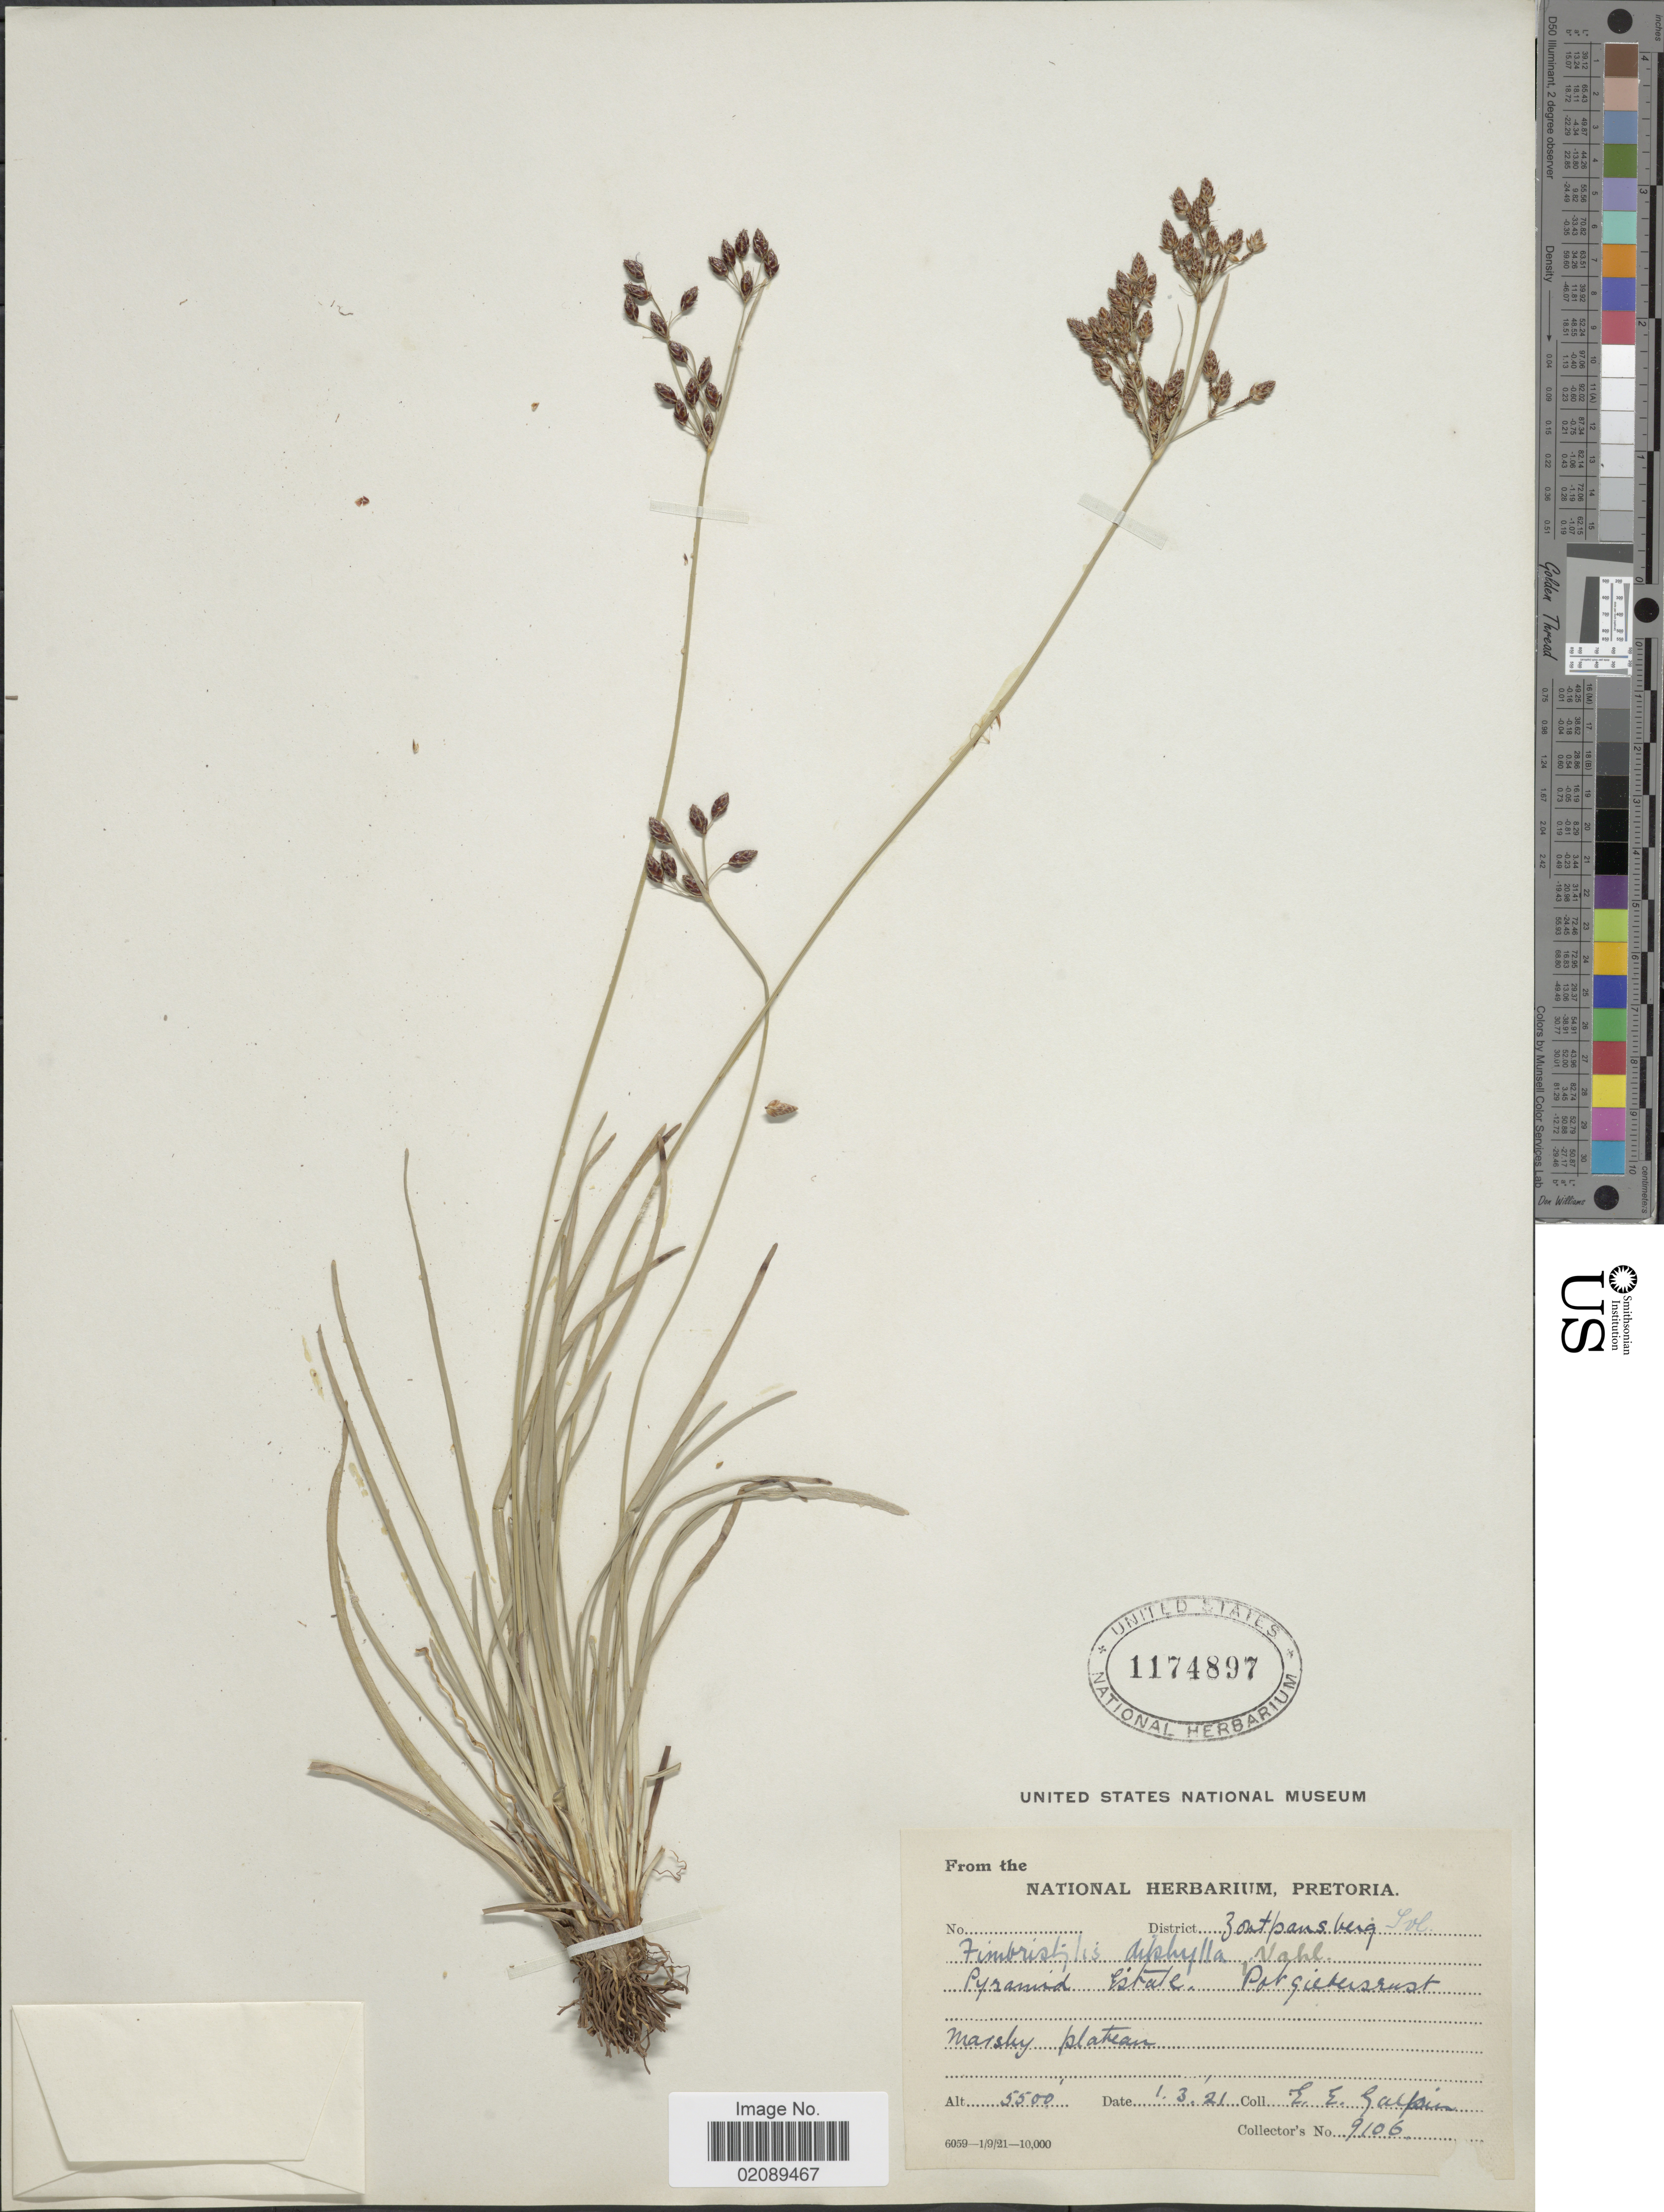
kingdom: Plantae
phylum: Tracheophyta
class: Liliopsida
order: Poales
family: Cyperaceae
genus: Fimbristylis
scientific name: Fimbristylis dichotoma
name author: (L.) Vahl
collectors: E. Galpin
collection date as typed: Transcribed d/m/y: 1/3/21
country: South Africa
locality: District Zoutpansberg Tvl, Pyramid Estate, Potgietersrust, marshy plateau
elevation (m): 1676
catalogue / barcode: US 1174897